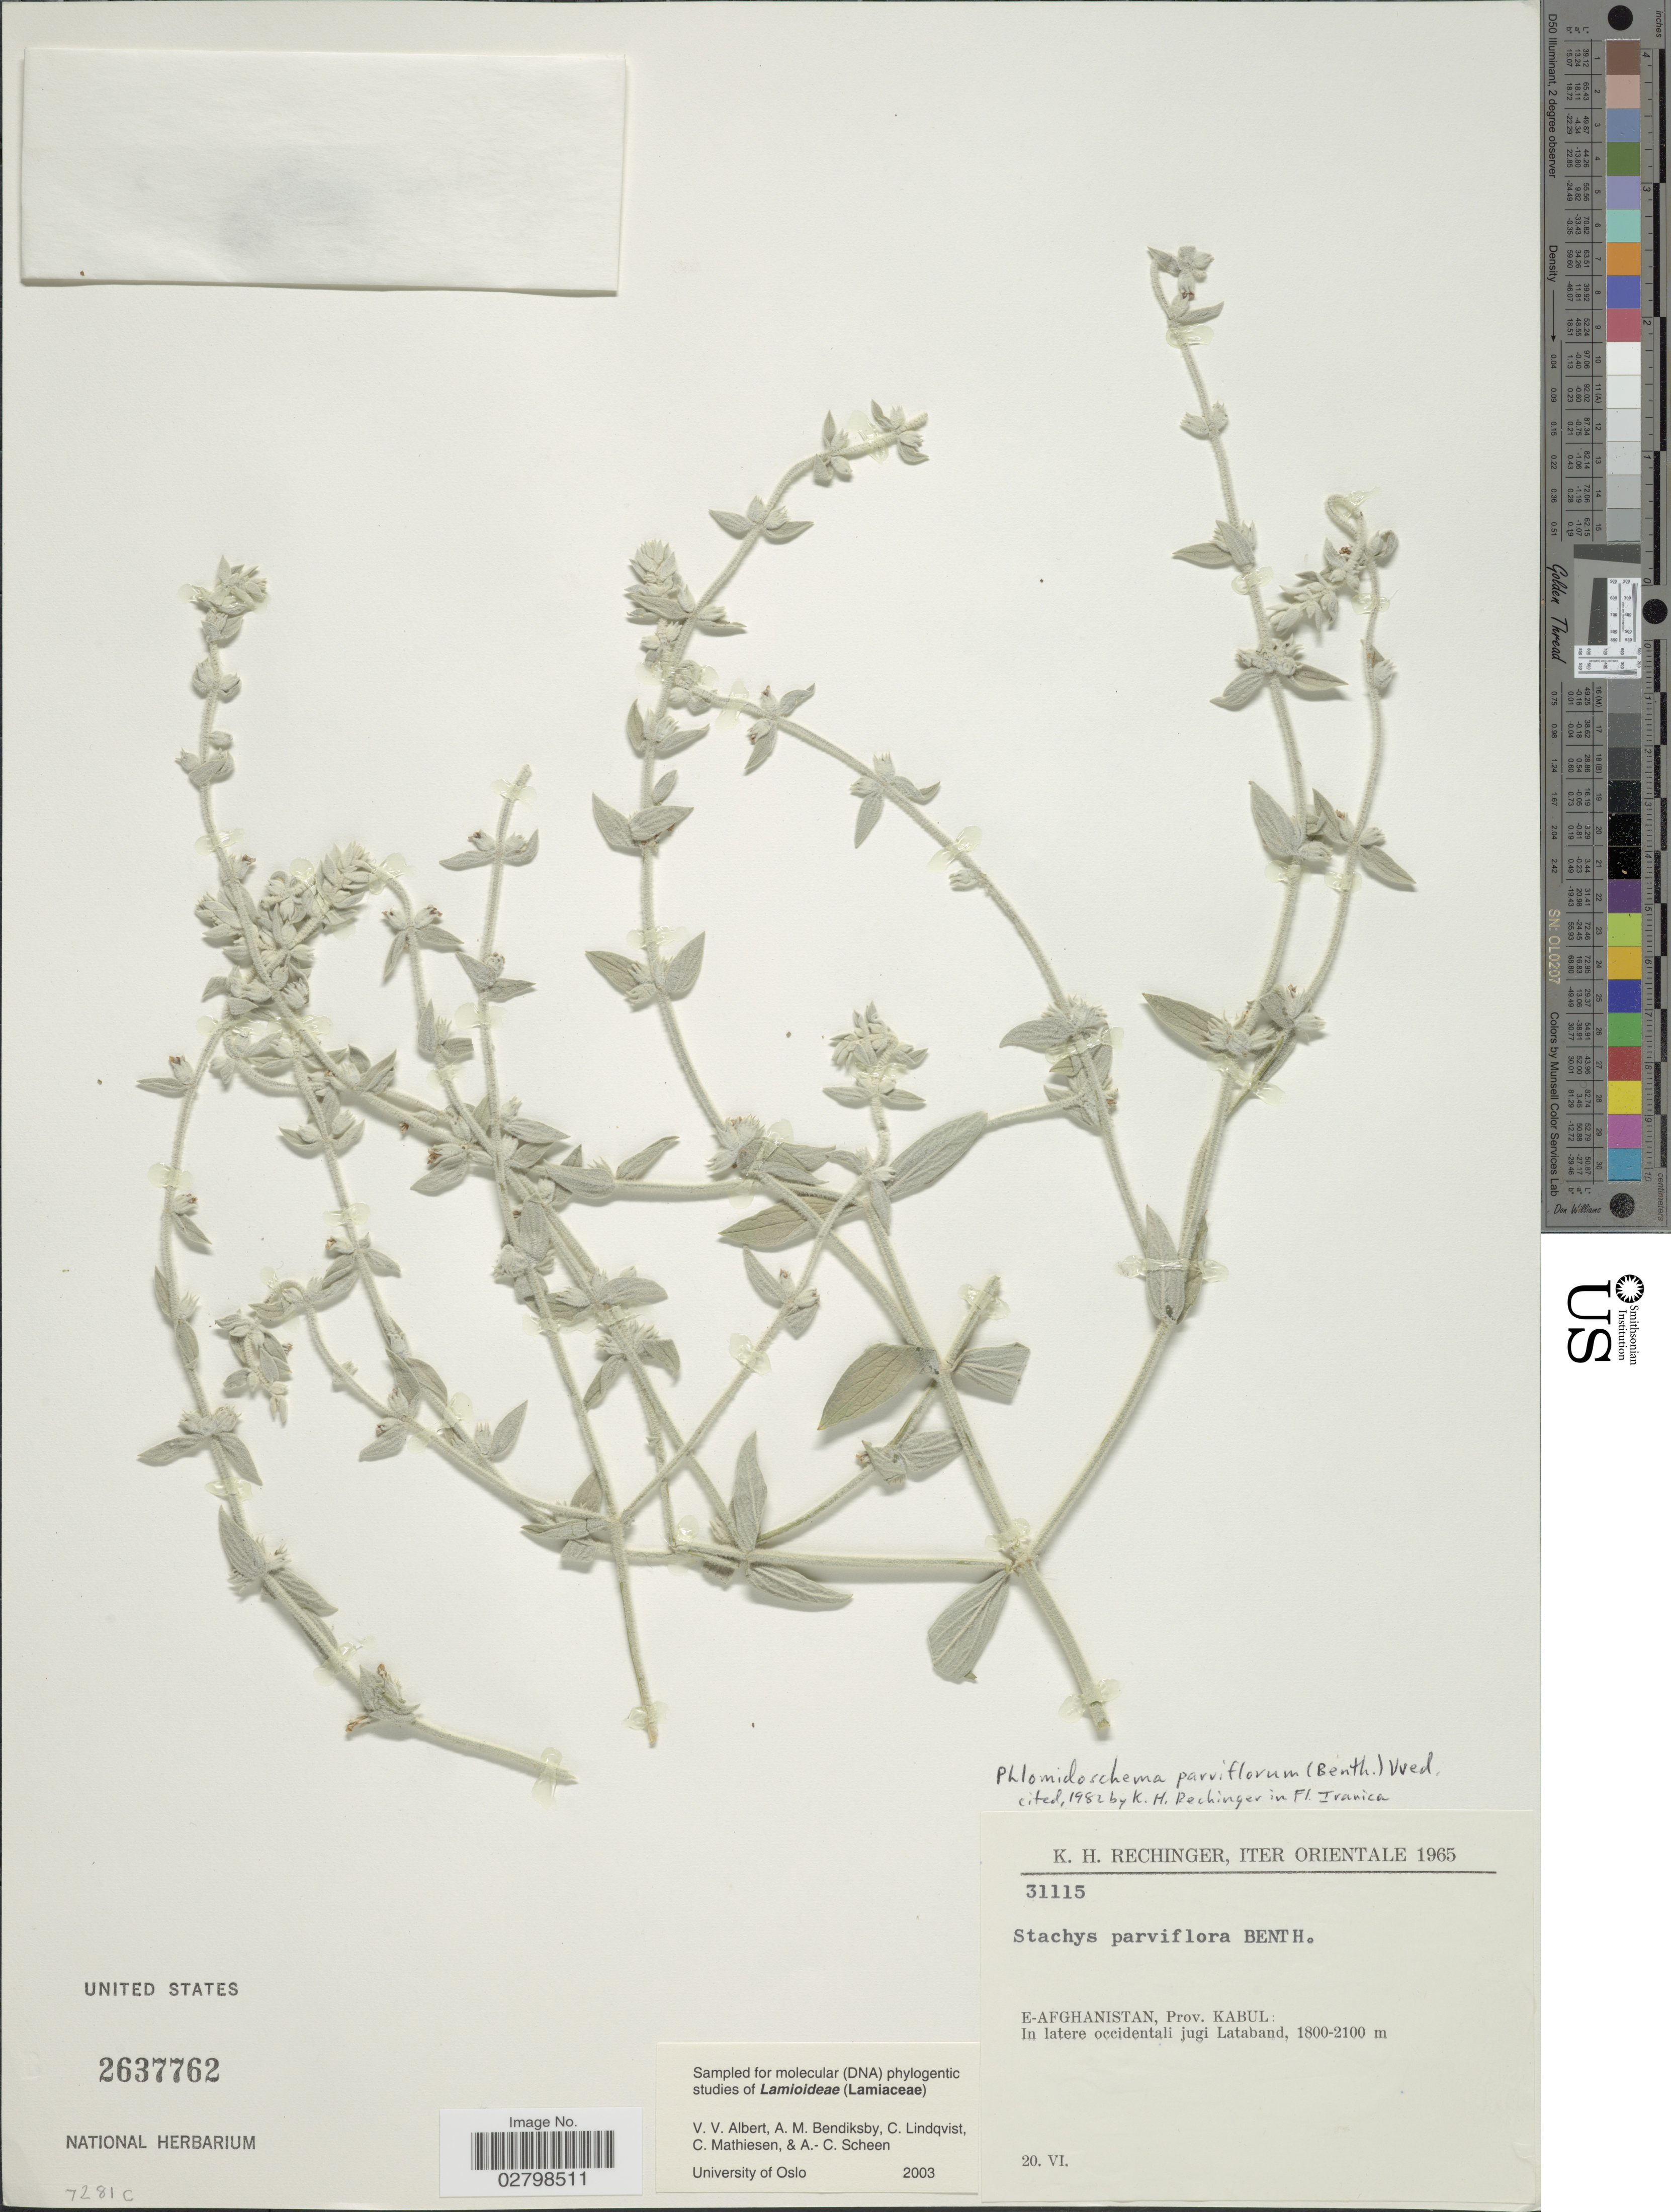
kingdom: Plantae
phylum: Tracheophyta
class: Magnoliopsida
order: Lamiales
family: Lamiaceae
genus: Phlomidoschema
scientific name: Phlomidoschema parviflorum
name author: (Benth.) Vved.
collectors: K. H. Rechinger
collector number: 31115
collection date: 1965-06-20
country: Afghanistan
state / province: Kabul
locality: Orientale. E-Afghanistan: In latere occidentali jugi Lataband.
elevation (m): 1800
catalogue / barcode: US 2637762